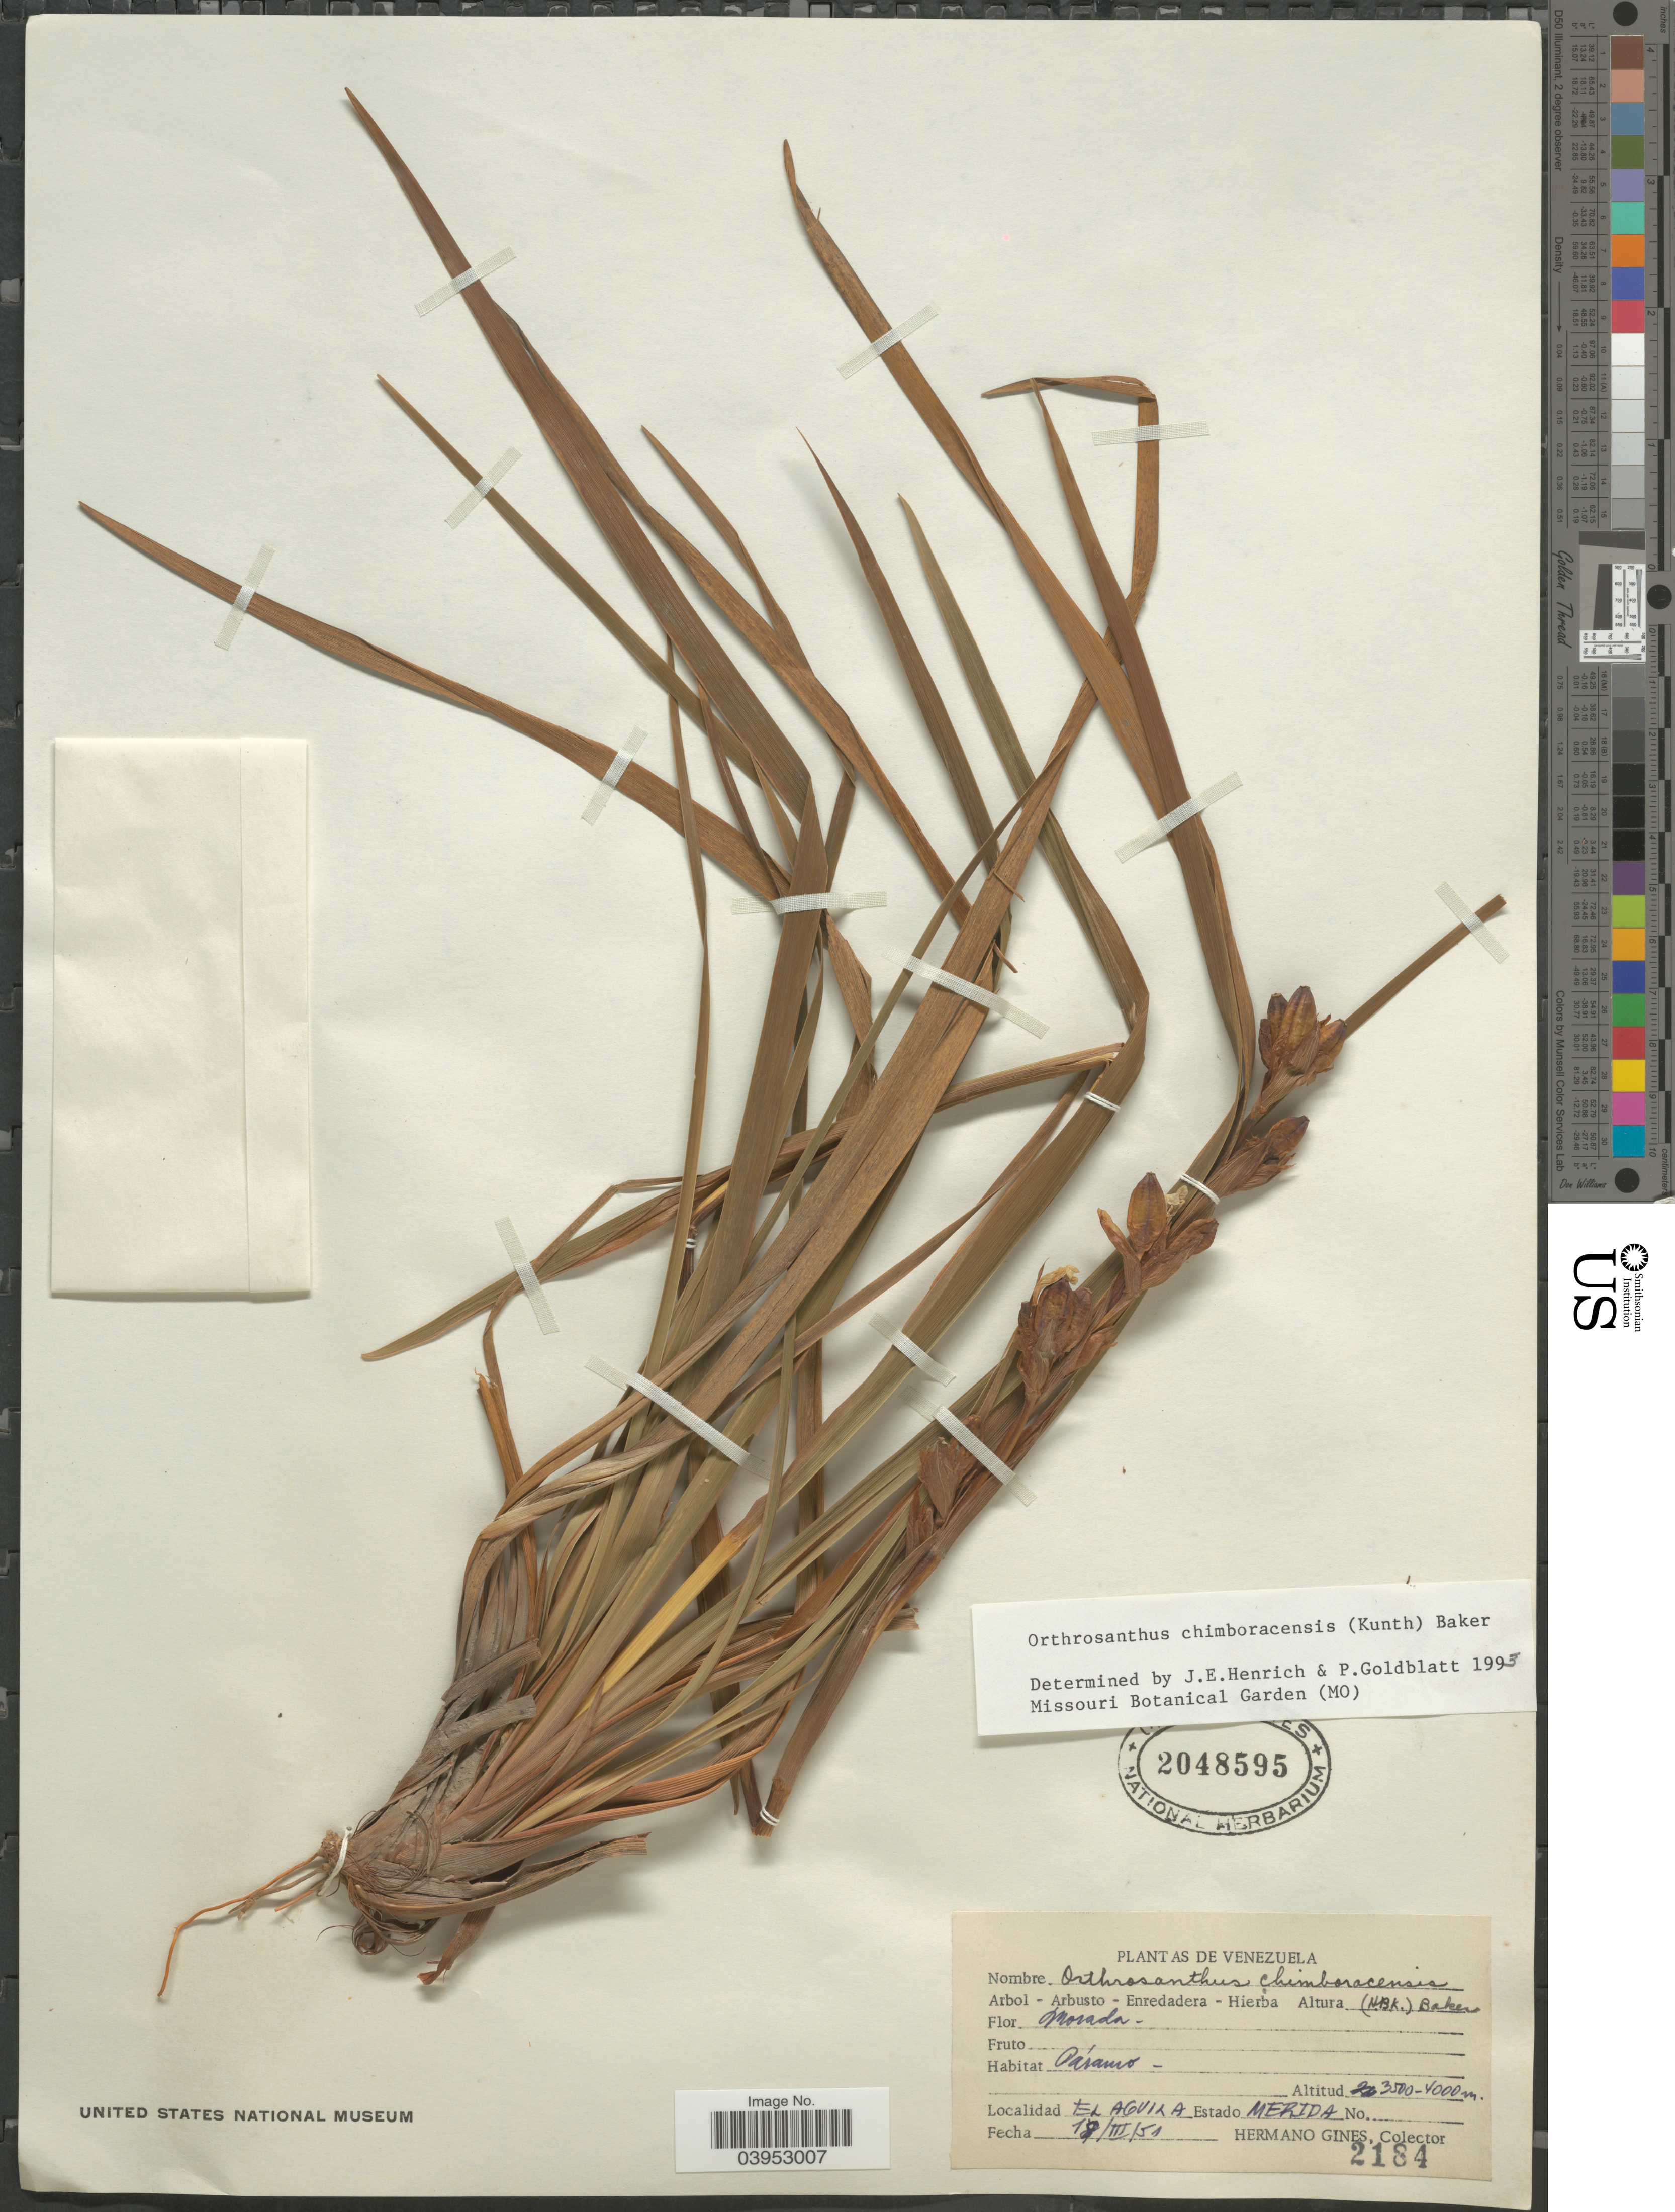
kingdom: Plantae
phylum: Tracheophyta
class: Liliopsida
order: Asparagales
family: Iridaceae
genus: Orthrosanthus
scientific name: Orthrosanthus chimboracensis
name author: (Kunth) Baker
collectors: Bro. Gines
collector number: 2184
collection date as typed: Transcribed d/m/y: 18/3/51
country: Venezuela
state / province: Merida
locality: El Aguila.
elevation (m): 3500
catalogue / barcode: US 2048595